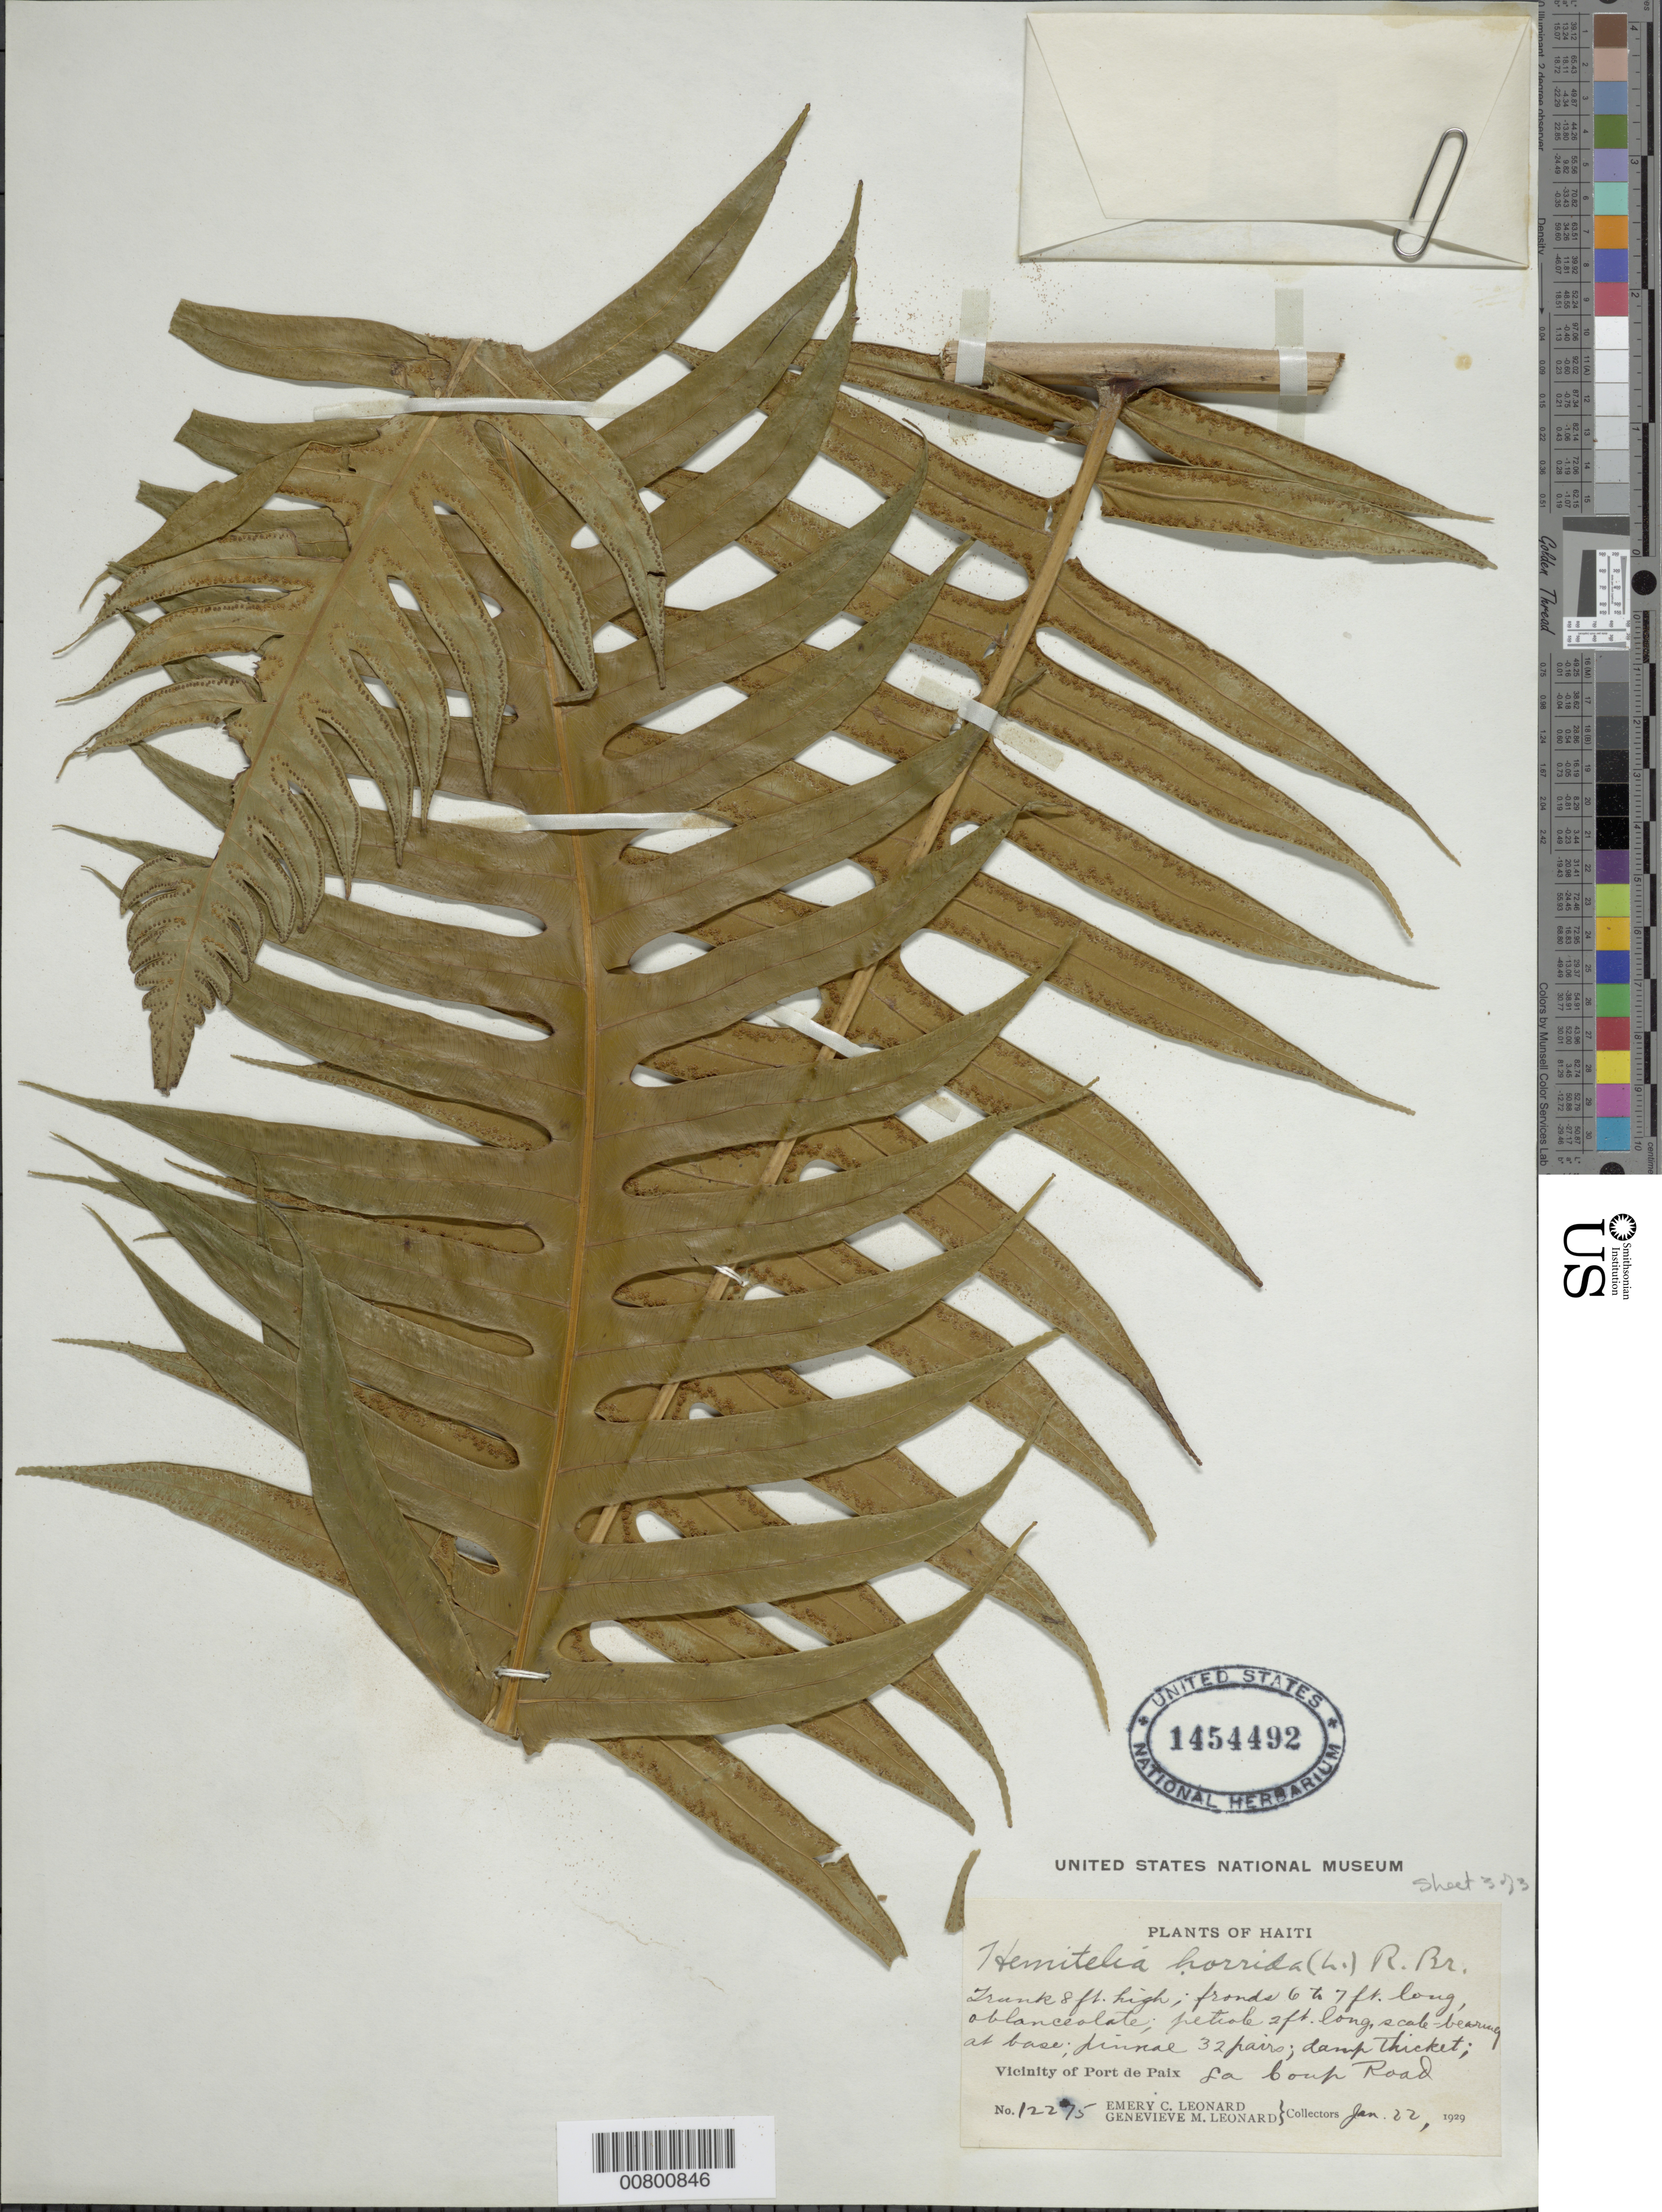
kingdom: Plantae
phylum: Tracheophyta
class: Polypodiopsida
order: Cyatheales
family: Cyatheaceae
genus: Cyathea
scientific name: Cyathea horrida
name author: (L.) Sm.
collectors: E. C. Leonard & G. M. Leonard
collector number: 12275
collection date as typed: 22 Jan 1929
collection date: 1929-01-22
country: Haiti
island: Hispaniola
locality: Port de Paix, La Coup road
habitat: Damp thicket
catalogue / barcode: US 1454492